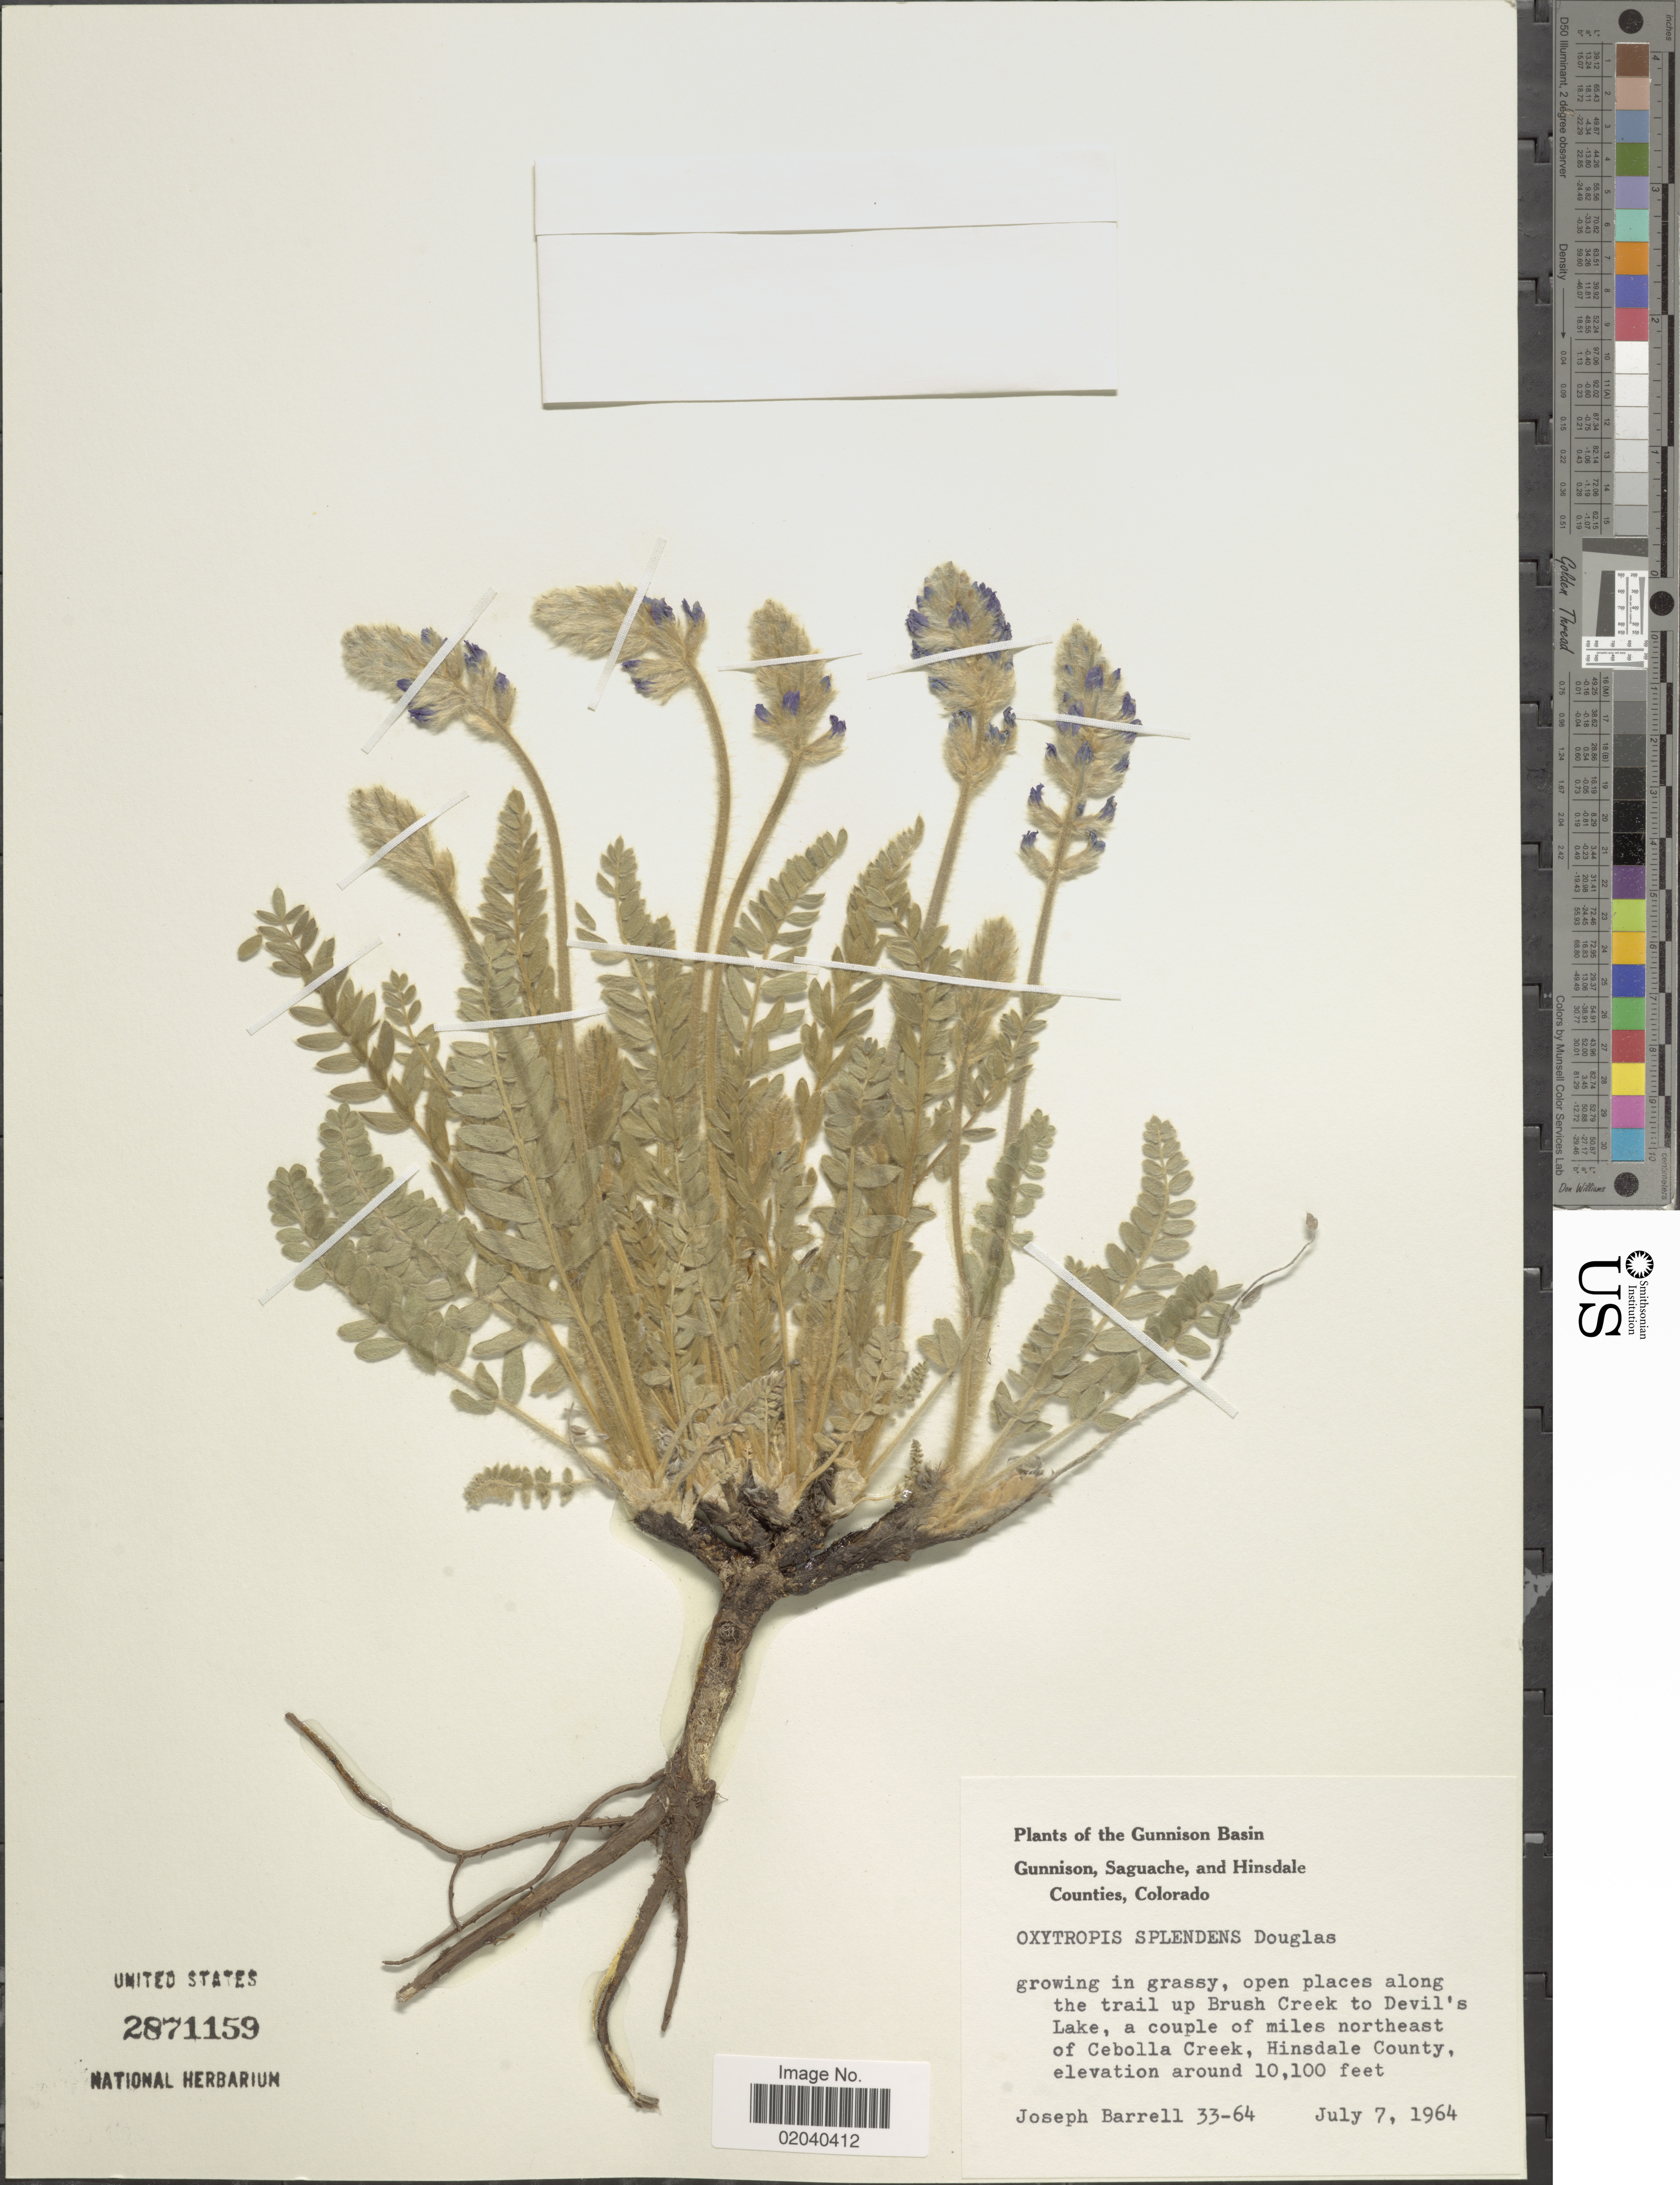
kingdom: Plantae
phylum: Tracheophyta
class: Magnoliopsida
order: Fabales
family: Fabaceae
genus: Oxytropis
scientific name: Oxytropis splendens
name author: Douglas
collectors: J. Barrell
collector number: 33-64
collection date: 1964-07-07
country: United States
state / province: Colorado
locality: Gunnison Basin. Open places along the trail up Brush Creek to Devil's Lake, a couple of miles northeast of Cebolla Creek, Hinsdale County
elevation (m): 3078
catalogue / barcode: US 2871159